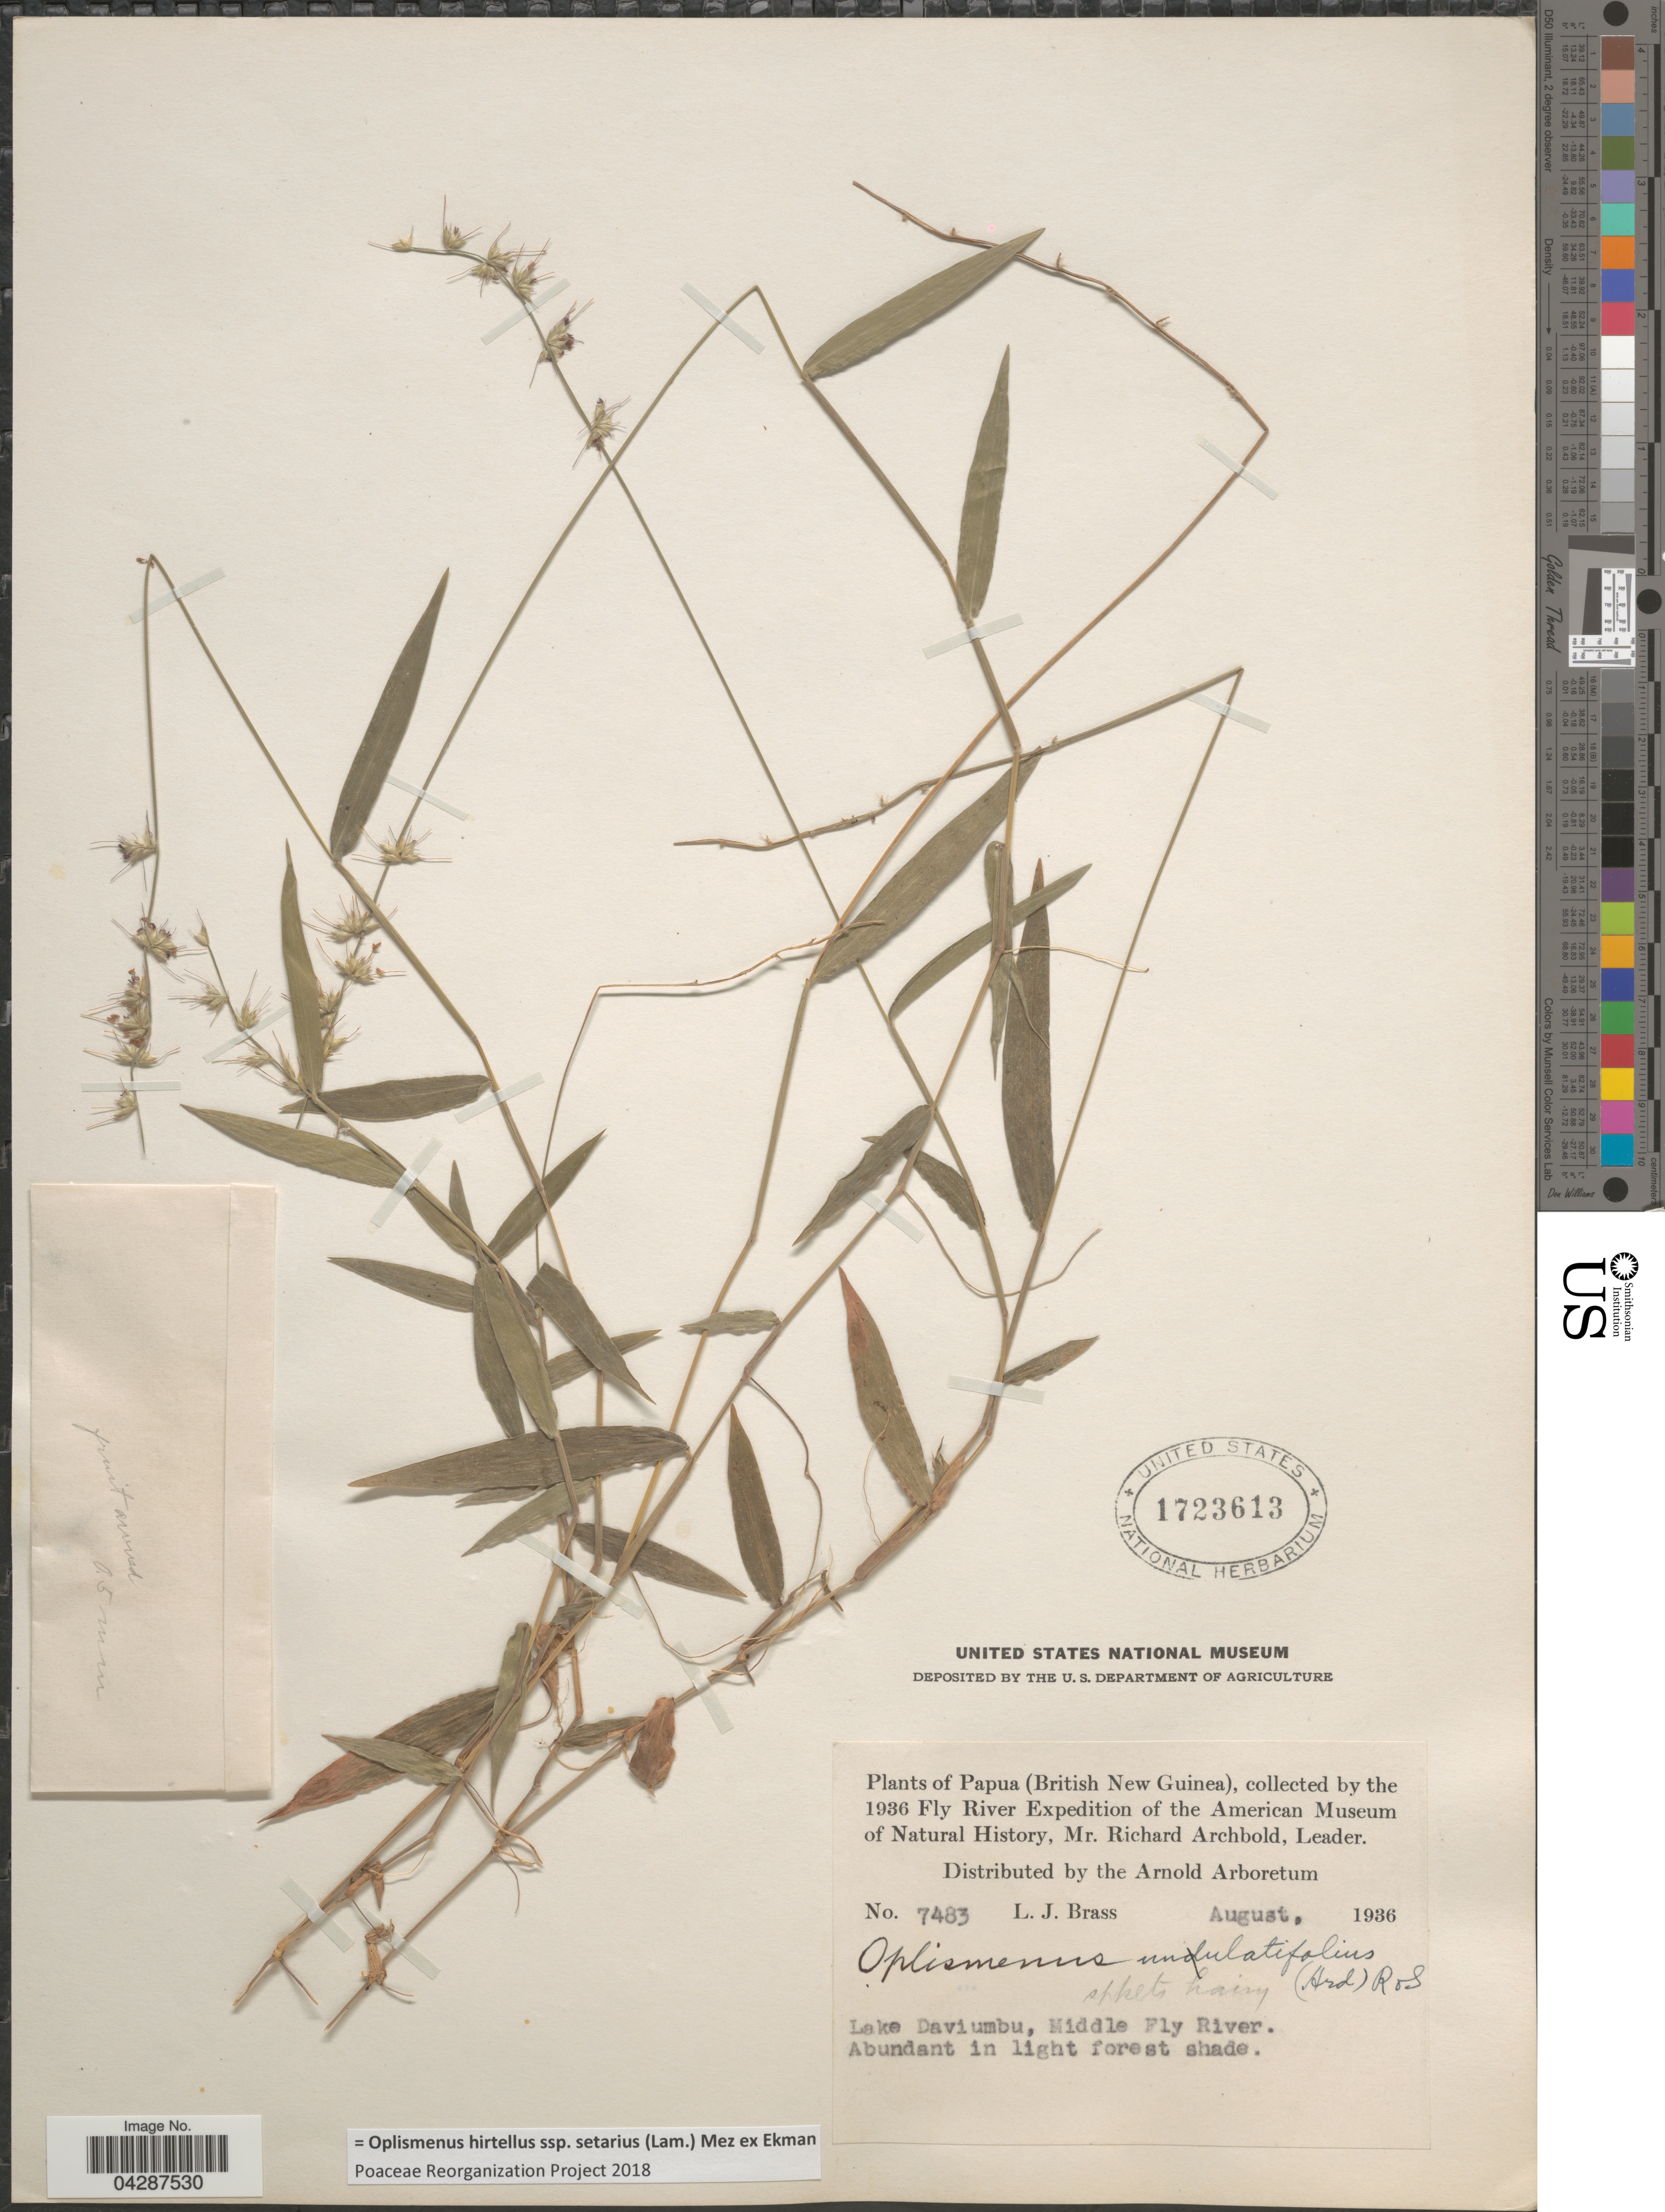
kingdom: Plantae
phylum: Tracheophyta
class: Liliopsida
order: Poales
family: Poaceae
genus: Oplismenus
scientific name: Oplismenus hirtellus subsp. setarius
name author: (Lam.) Mez ex Ekman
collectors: L. J. Brass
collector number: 7483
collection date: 1936-08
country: Papua New Guinea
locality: Papua (British New Guinea), by the 1936 Fly River Expedition of the American Museum of Natural History. Lake Daviumbu, Middle Fly River.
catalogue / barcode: US 1723613